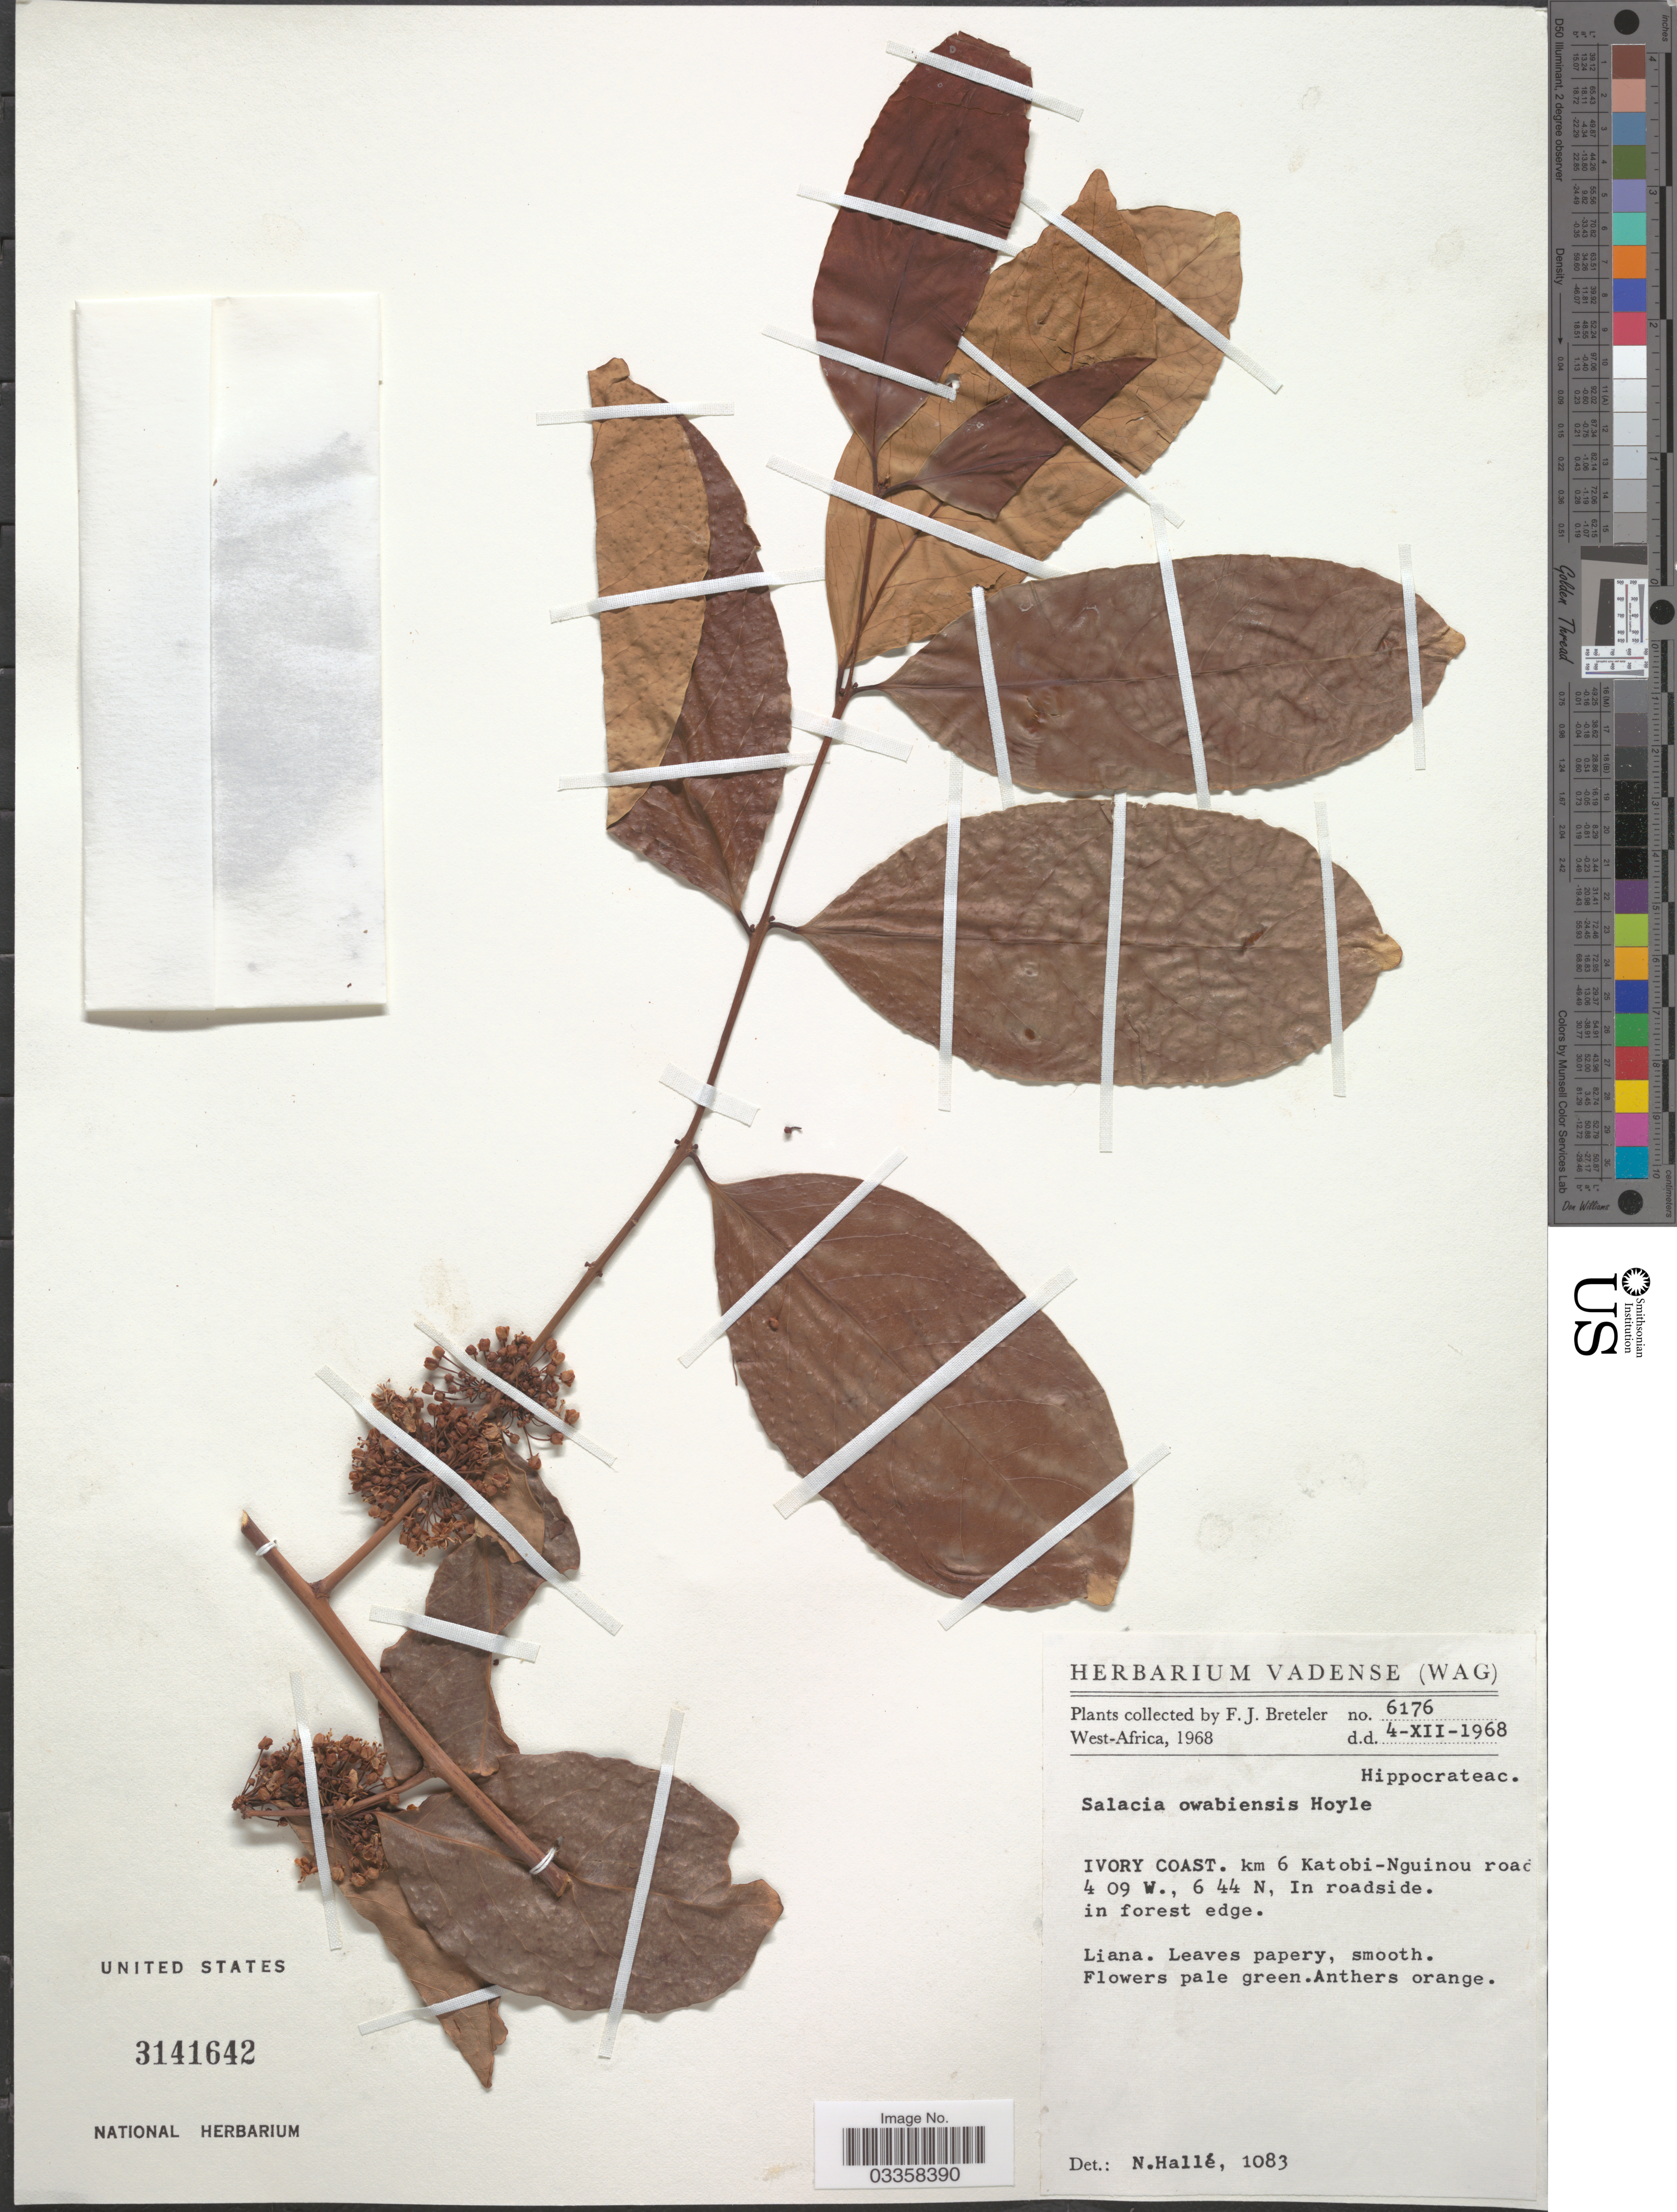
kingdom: Plantae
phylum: Tracheophyta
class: Magnoliopsida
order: Celastrales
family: Celastraceae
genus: Salacia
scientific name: Salacia owabiensis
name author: M.D. Hoyle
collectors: F. J. Breteler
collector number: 6176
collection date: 1968-12-04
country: Ivory Coast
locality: West-Africa. km 6 Katobi-Nguinou road.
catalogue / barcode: US 3141642